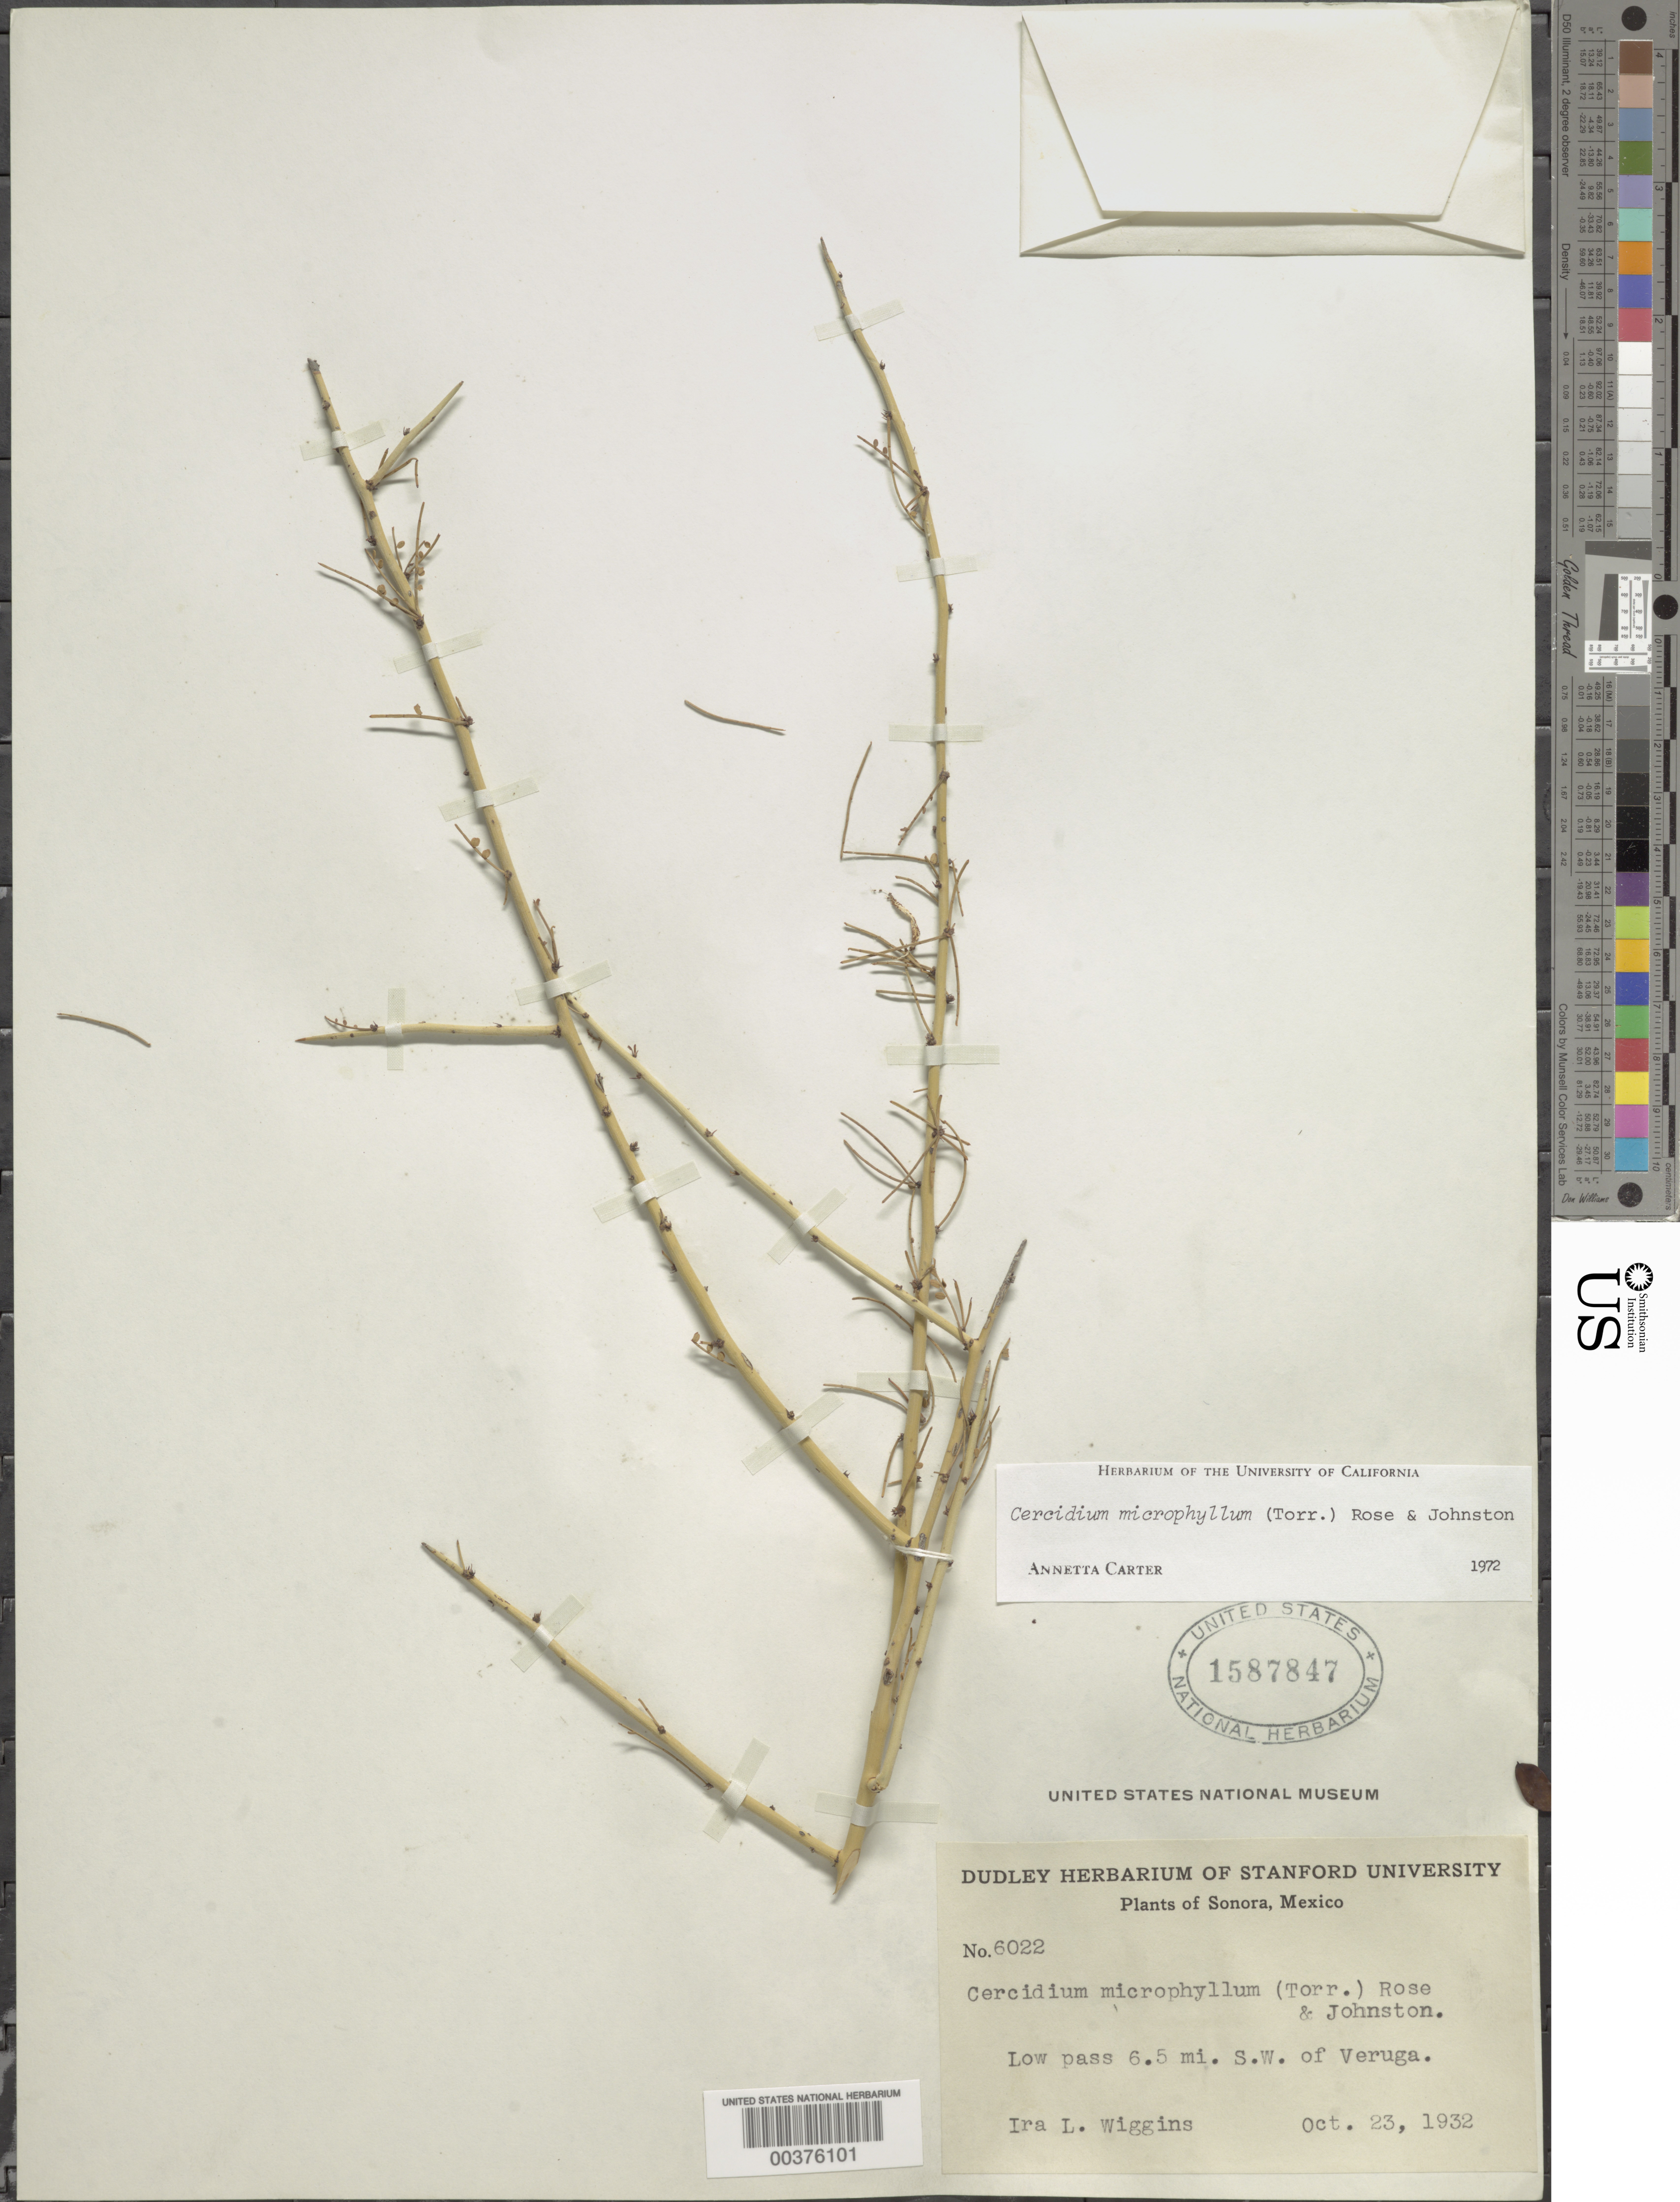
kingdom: Plantae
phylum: Tracheophyta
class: Magnoliopsida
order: Fabales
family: Fabaceae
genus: Parkinsonia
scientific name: Parkinsonia microphylla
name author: Torr.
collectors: I. L. Wiggins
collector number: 6022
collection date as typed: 23 Oct 1932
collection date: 1932-10-23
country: Mexico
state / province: Sonora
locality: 6.5 mi SW of Veruga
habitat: Low pass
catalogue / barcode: US 1587847